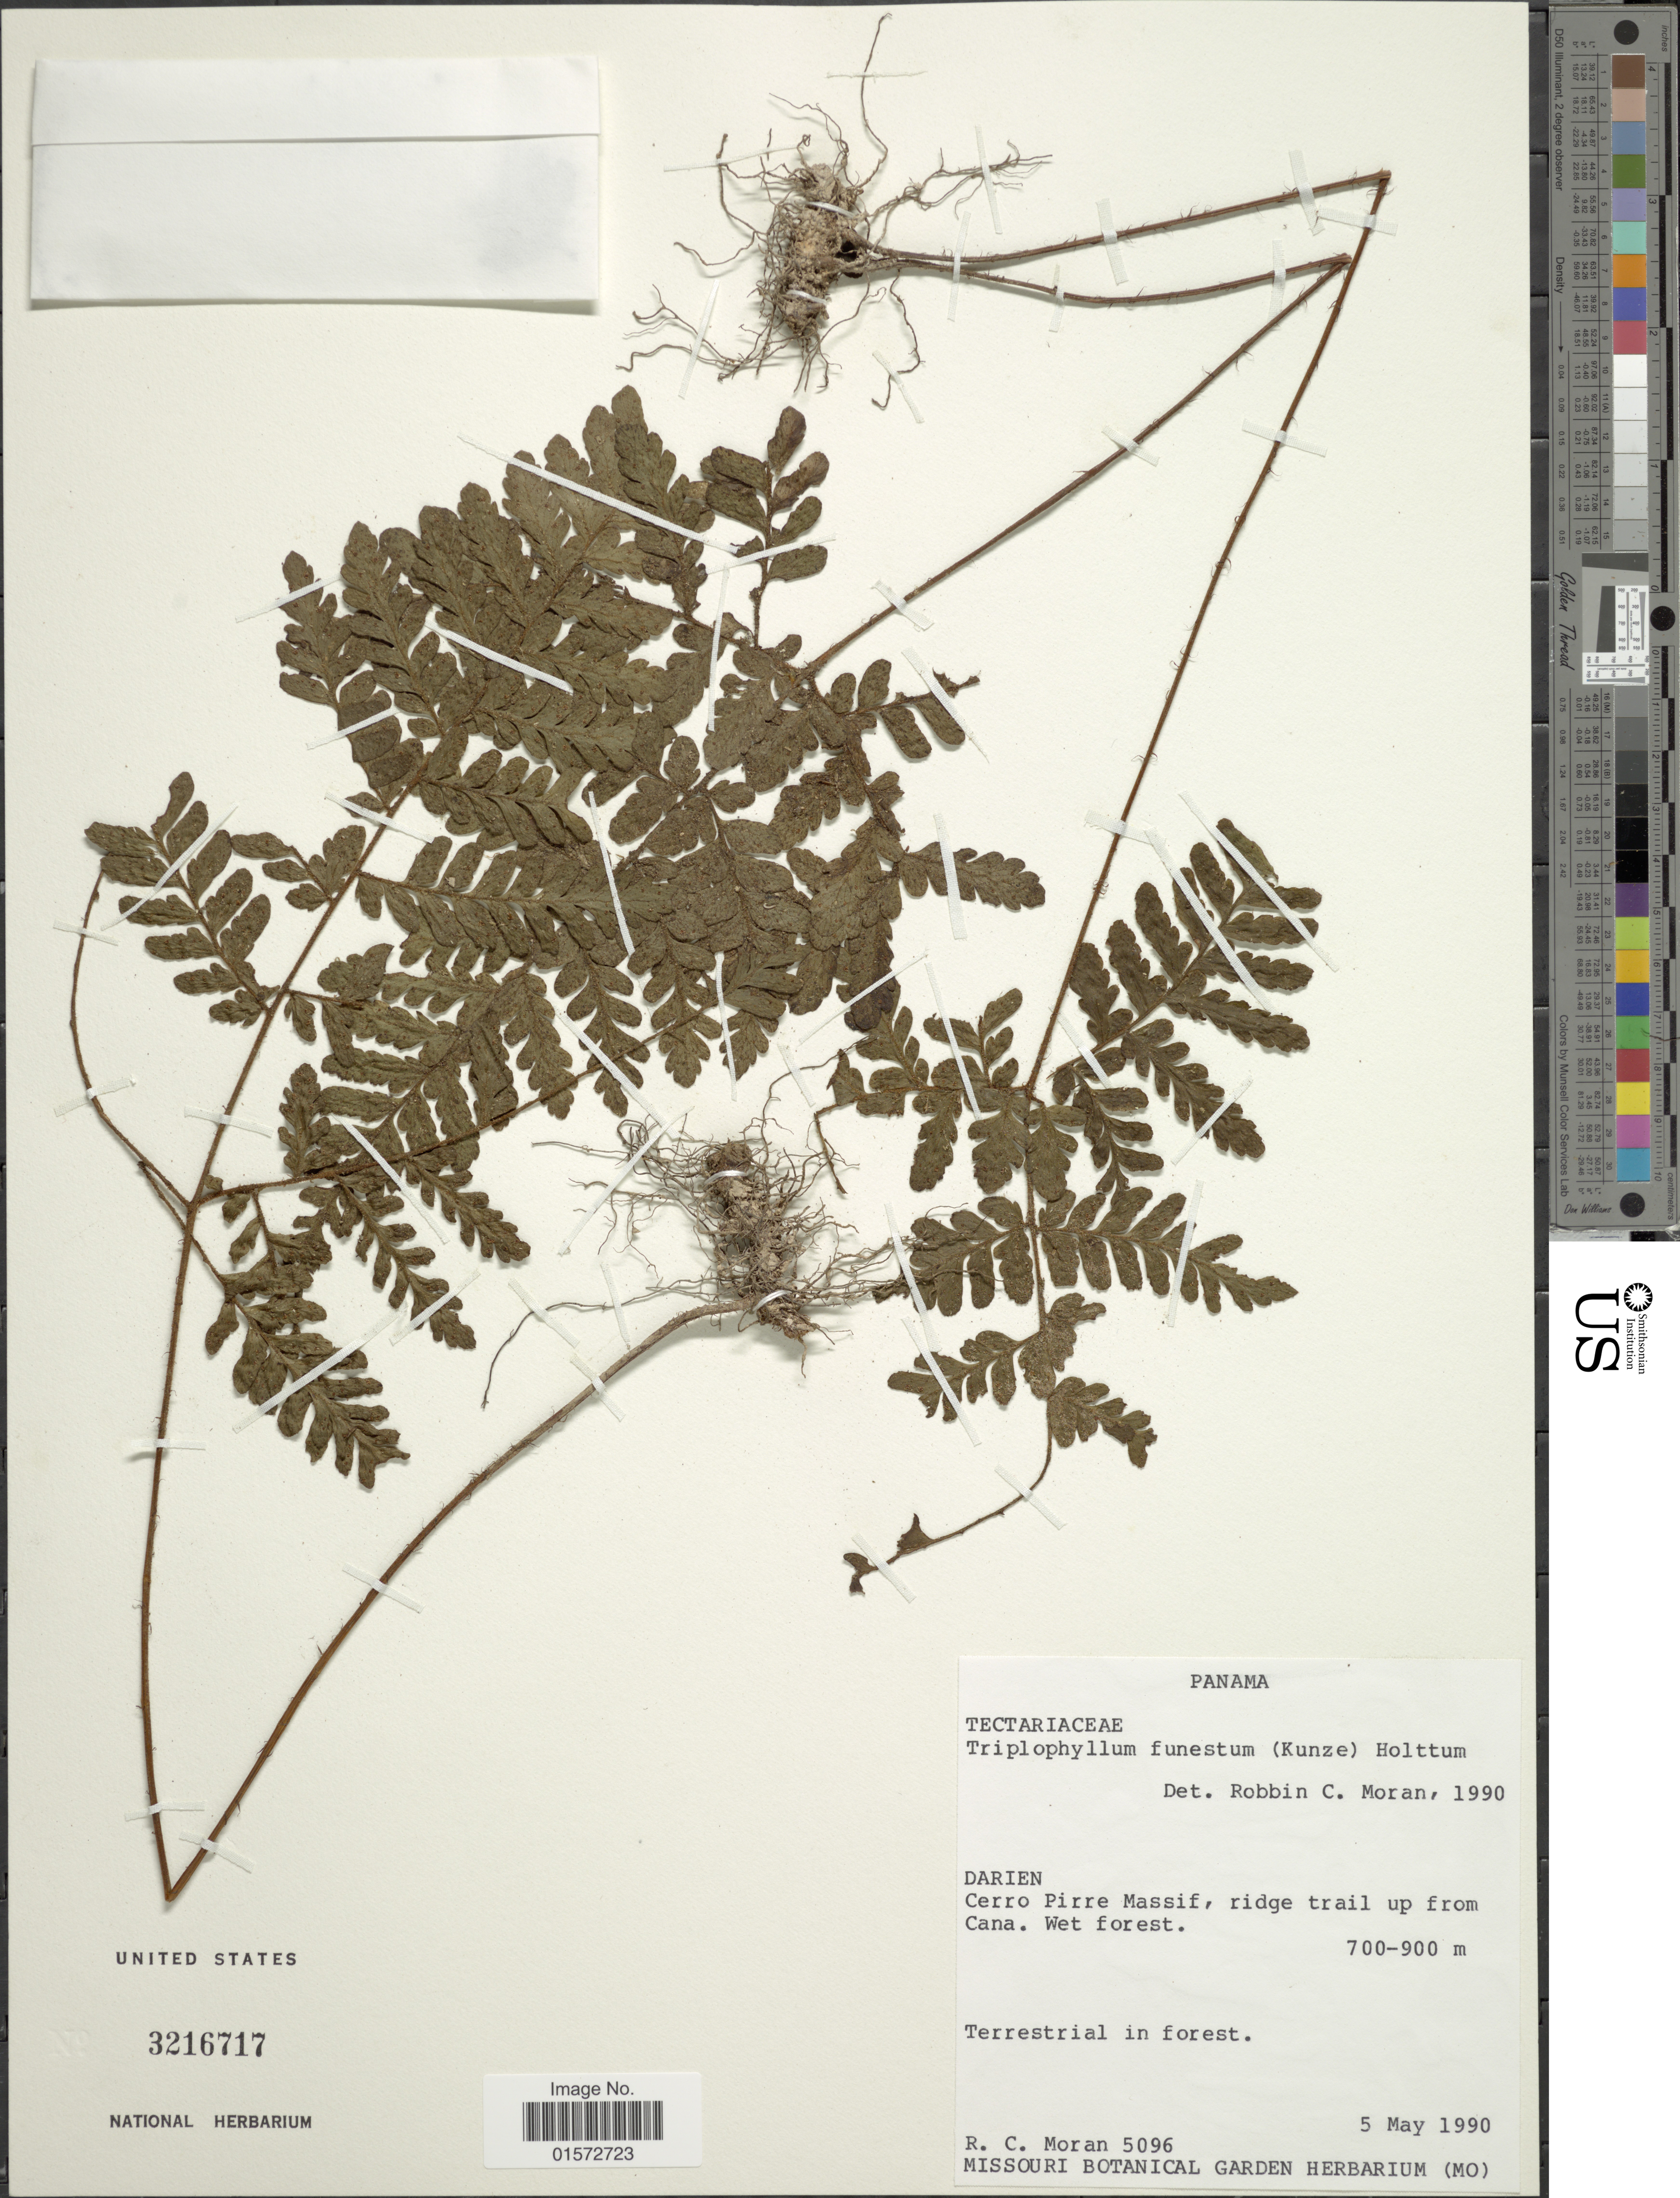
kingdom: Plantae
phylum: Tracheophyta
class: Polypodiopsida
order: Polypodiales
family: Tectariaceae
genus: Triplophyllum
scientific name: Triplophyllum funestum var. funestum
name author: (Kunze) Holttum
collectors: R. C. Moran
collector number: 5096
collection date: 1990-05-05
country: Panama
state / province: Darién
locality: Cerro Pirre Massif, ridge trail up from Cana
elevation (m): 700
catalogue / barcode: US 3216717